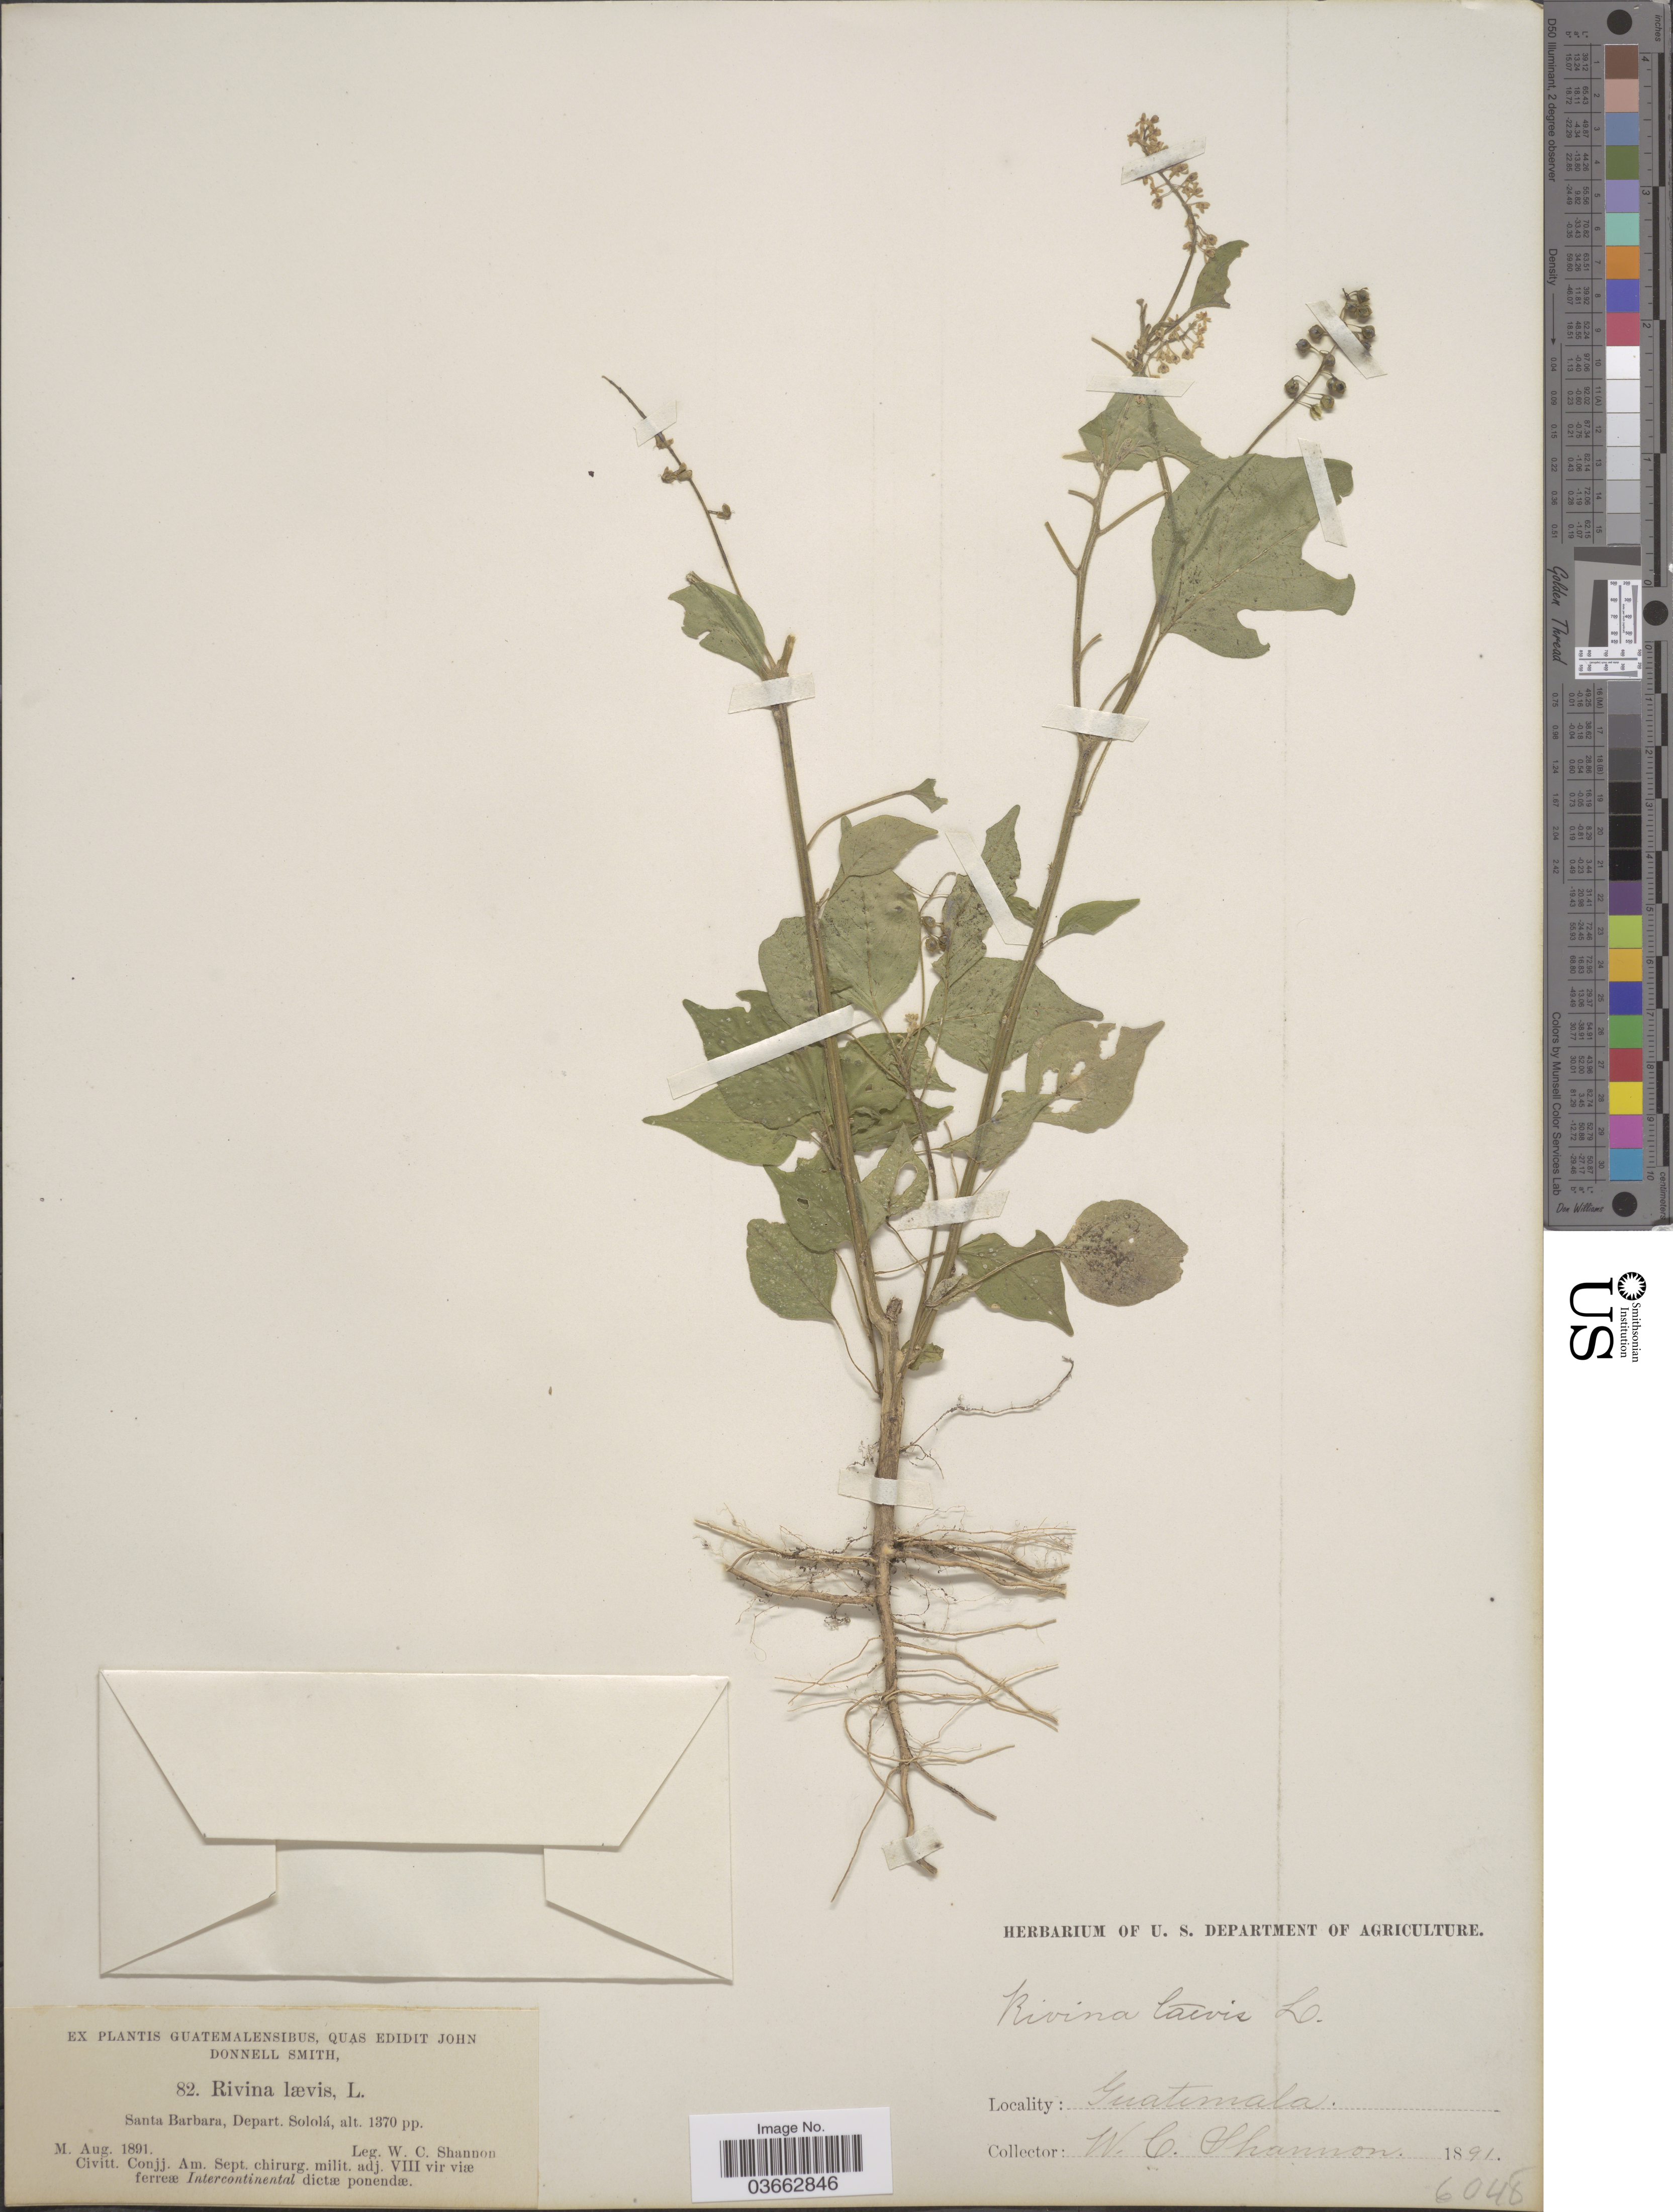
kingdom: Plantae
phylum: Tracheophyta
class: Magnoliopsida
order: Caryophyllales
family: Phytolaccaceae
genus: Rivina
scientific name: Rivina humilis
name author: L.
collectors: W. C. Shannon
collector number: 82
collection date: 1891-08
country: Guatemala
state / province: Sololá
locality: Santa Barbara, Depart. Sololá.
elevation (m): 418